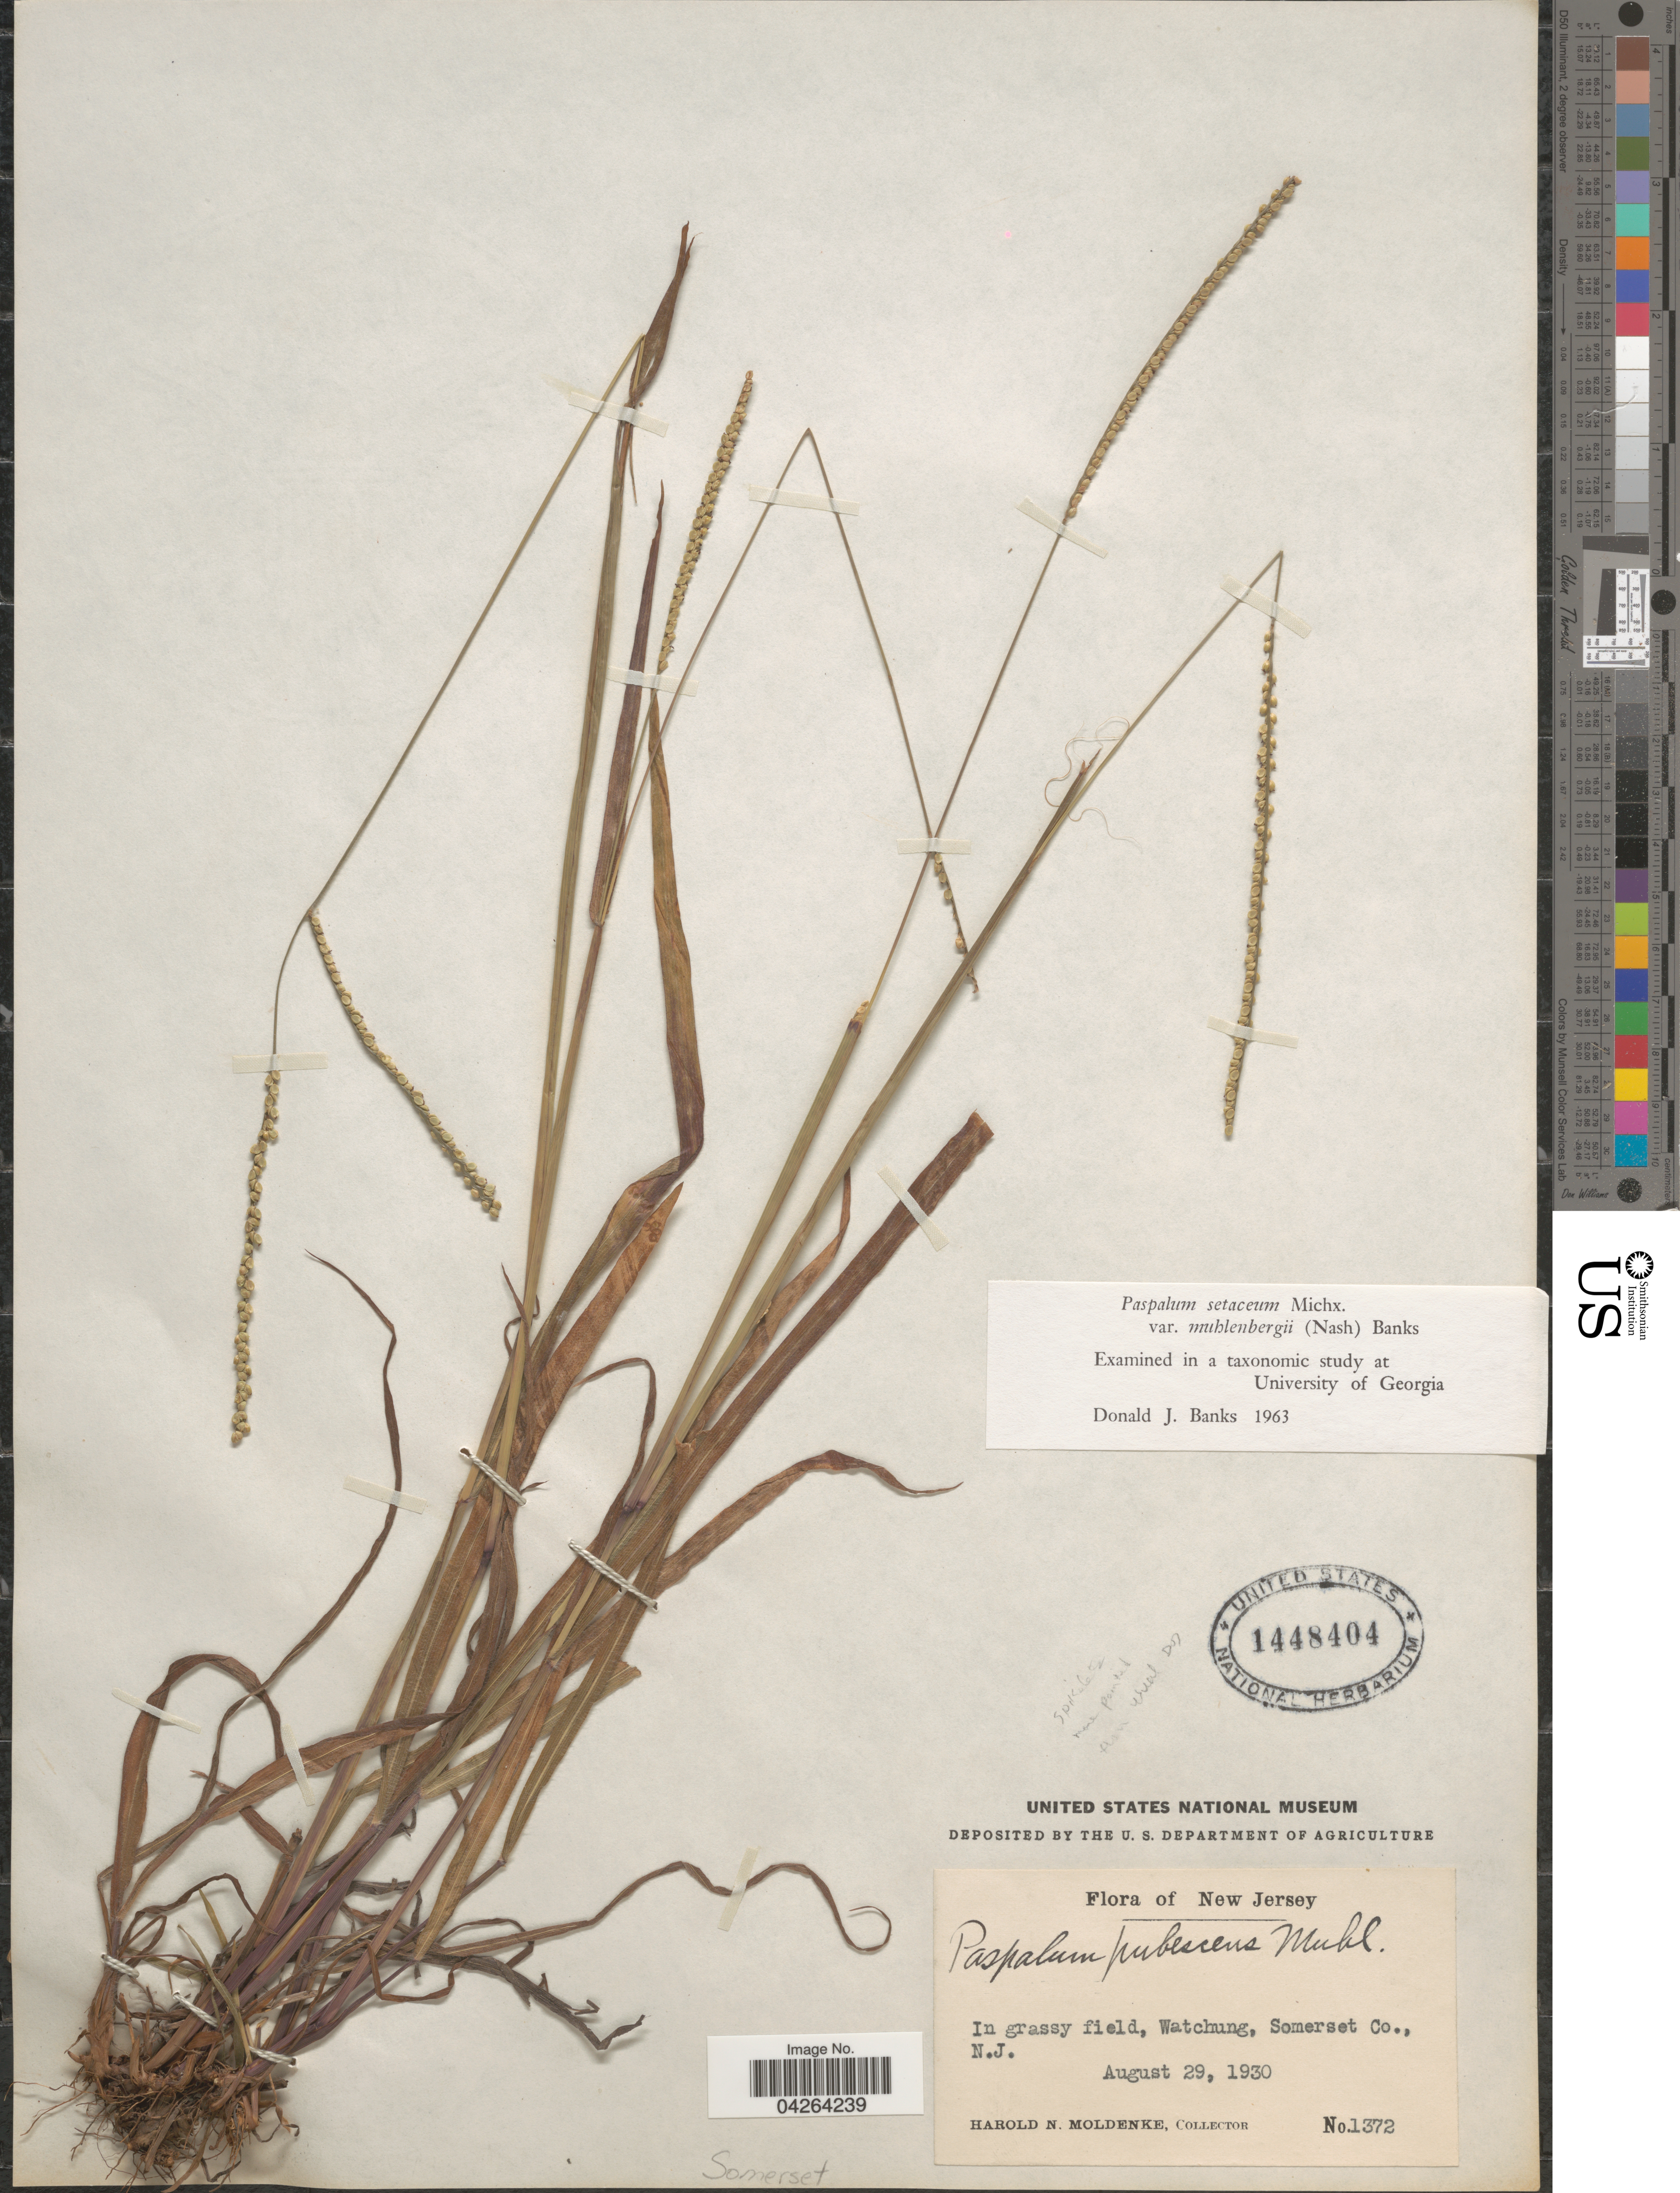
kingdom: Plantae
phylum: Tracheophyta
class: Liliopsida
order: Poales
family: Poaceae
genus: Paspalum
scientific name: Paspalum setaceum var. muhlenbergii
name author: (Nash) D.J. Banks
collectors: H. N. Moldenke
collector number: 1372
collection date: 1930-08-29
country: United States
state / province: New Jersey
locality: In grassy field, Watchung, Somerset Co.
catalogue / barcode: US 1448404